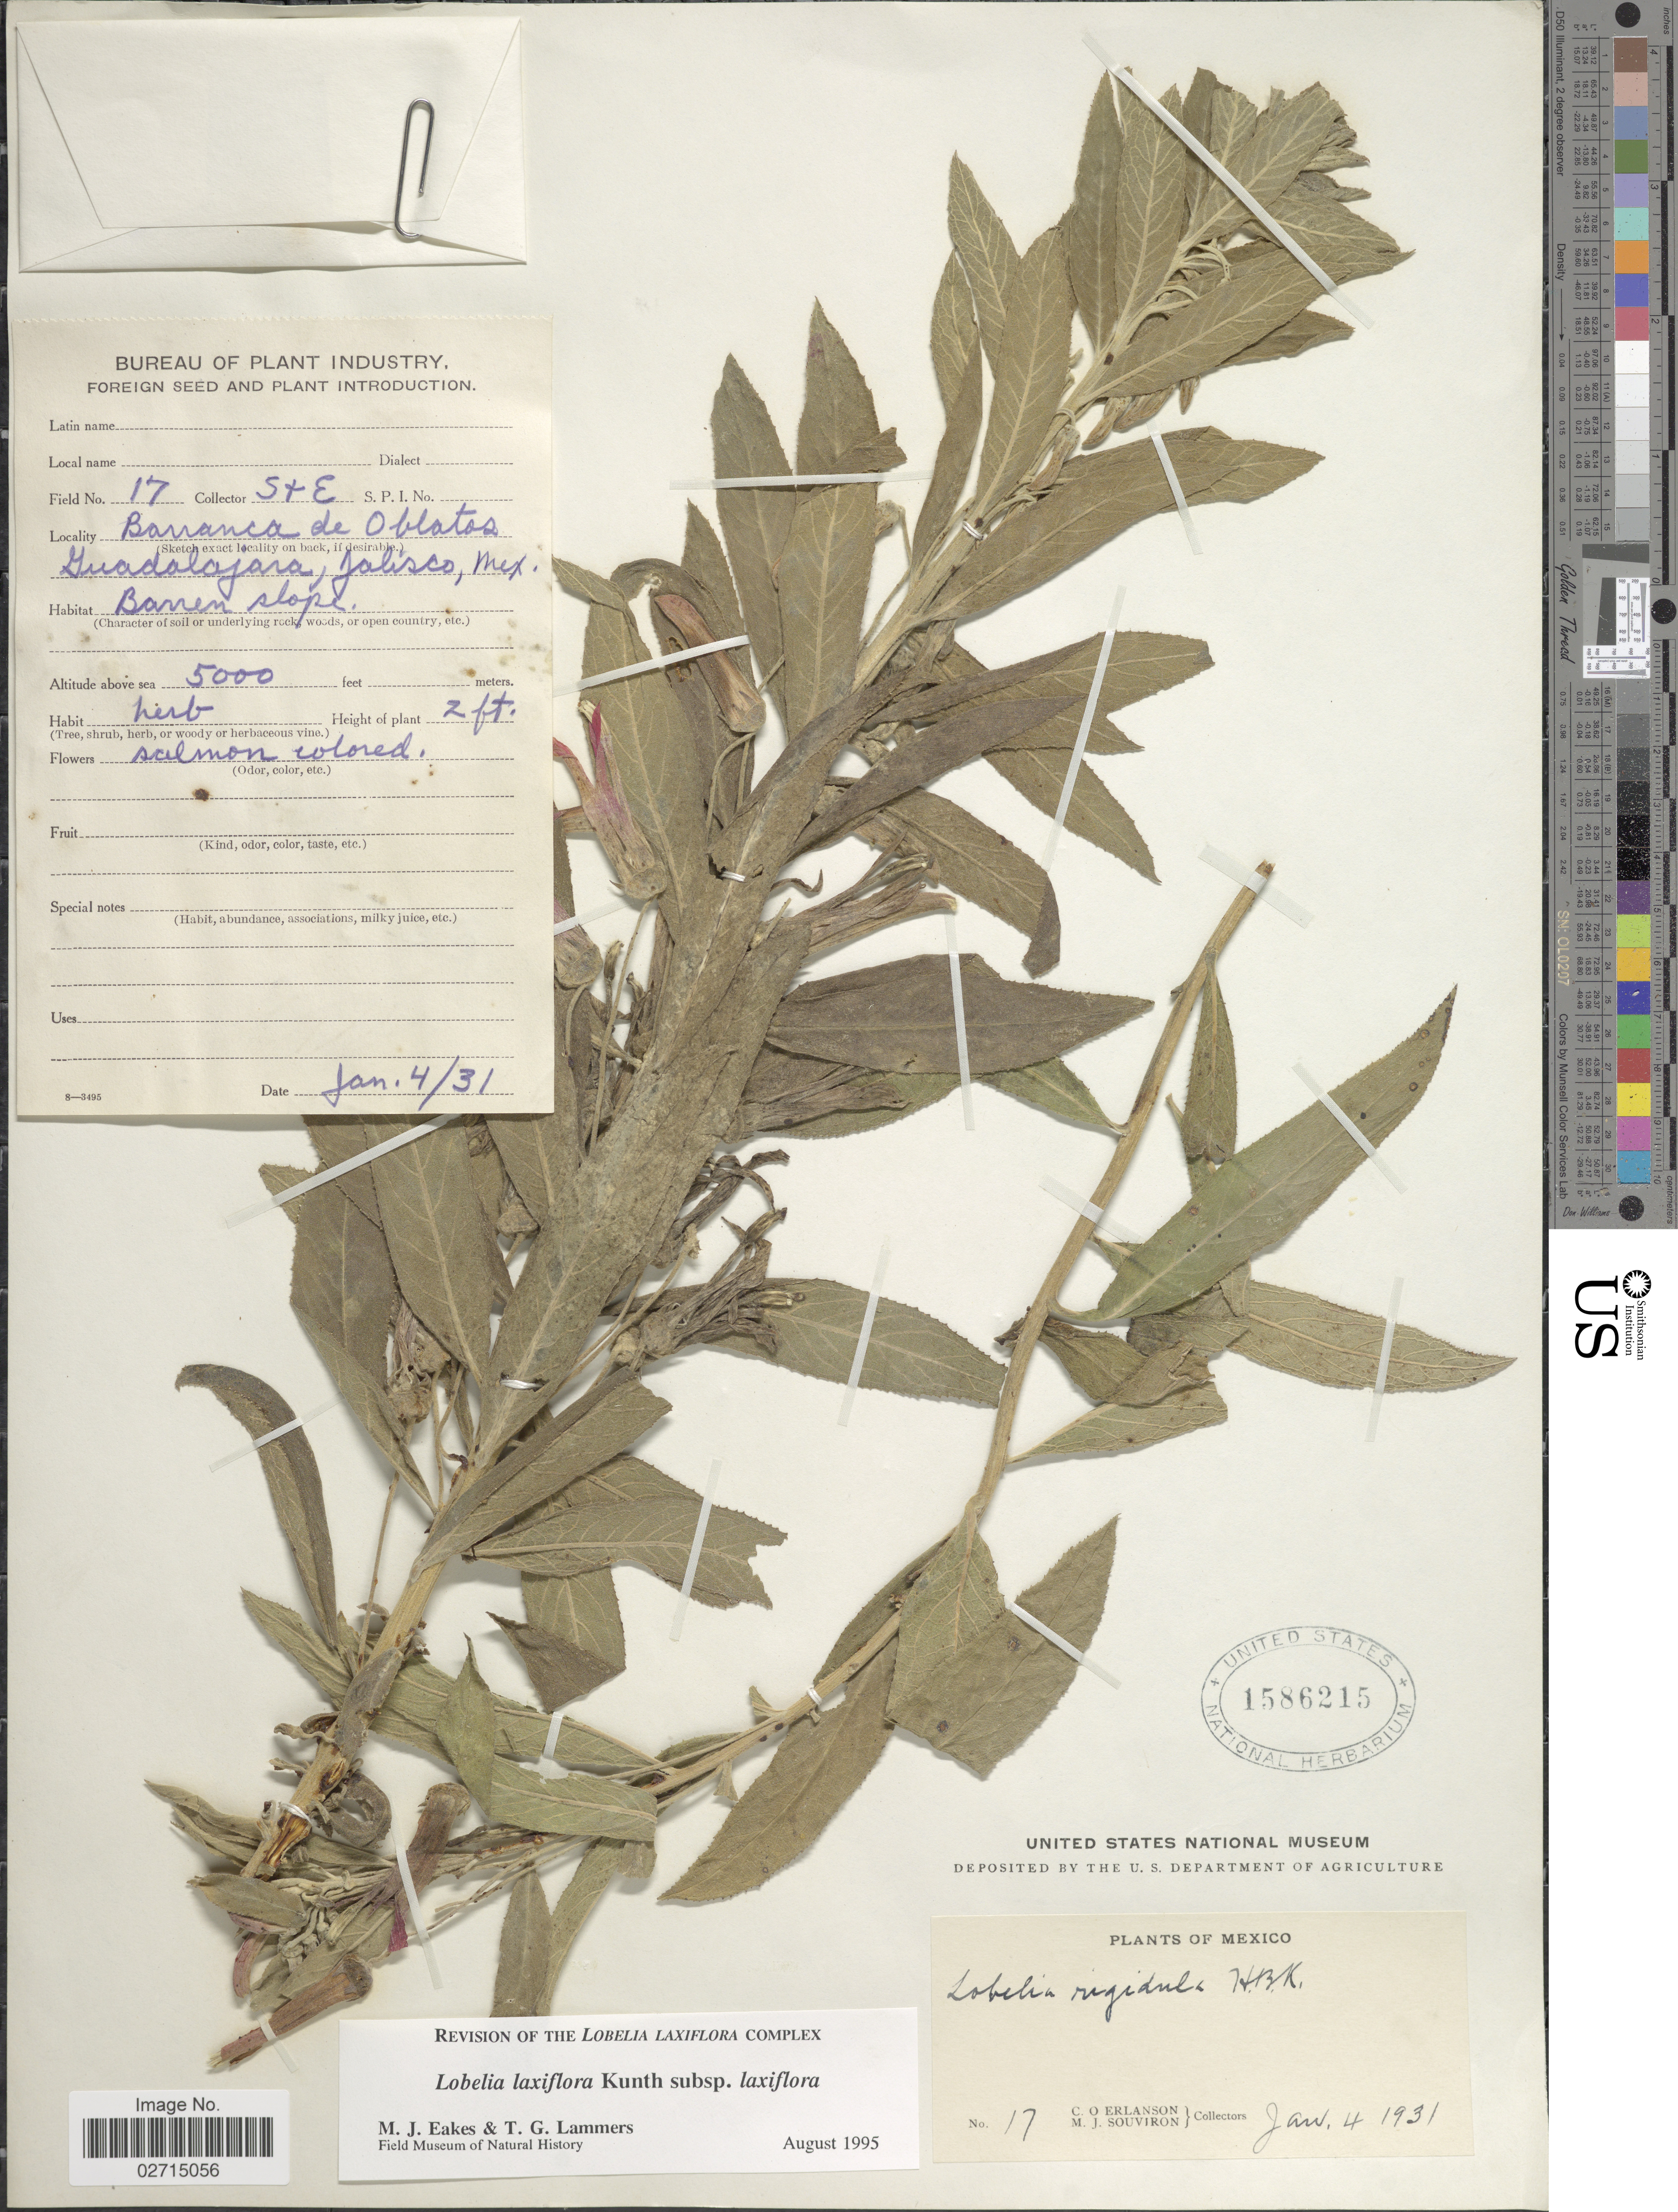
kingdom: Plantae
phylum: Tracheophyta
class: Magnoliopsida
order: Asterales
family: Campanulaceae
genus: Lobelia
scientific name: Lobelia laxiflora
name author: Kunth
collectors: C. O. Erlanson & M. J. Souviron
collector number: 17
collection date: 1931-01-04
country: Mexico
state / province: Jalisco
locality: Barranca de Oblatos, Guadalajara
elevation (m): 1524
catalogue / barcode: US 1586215